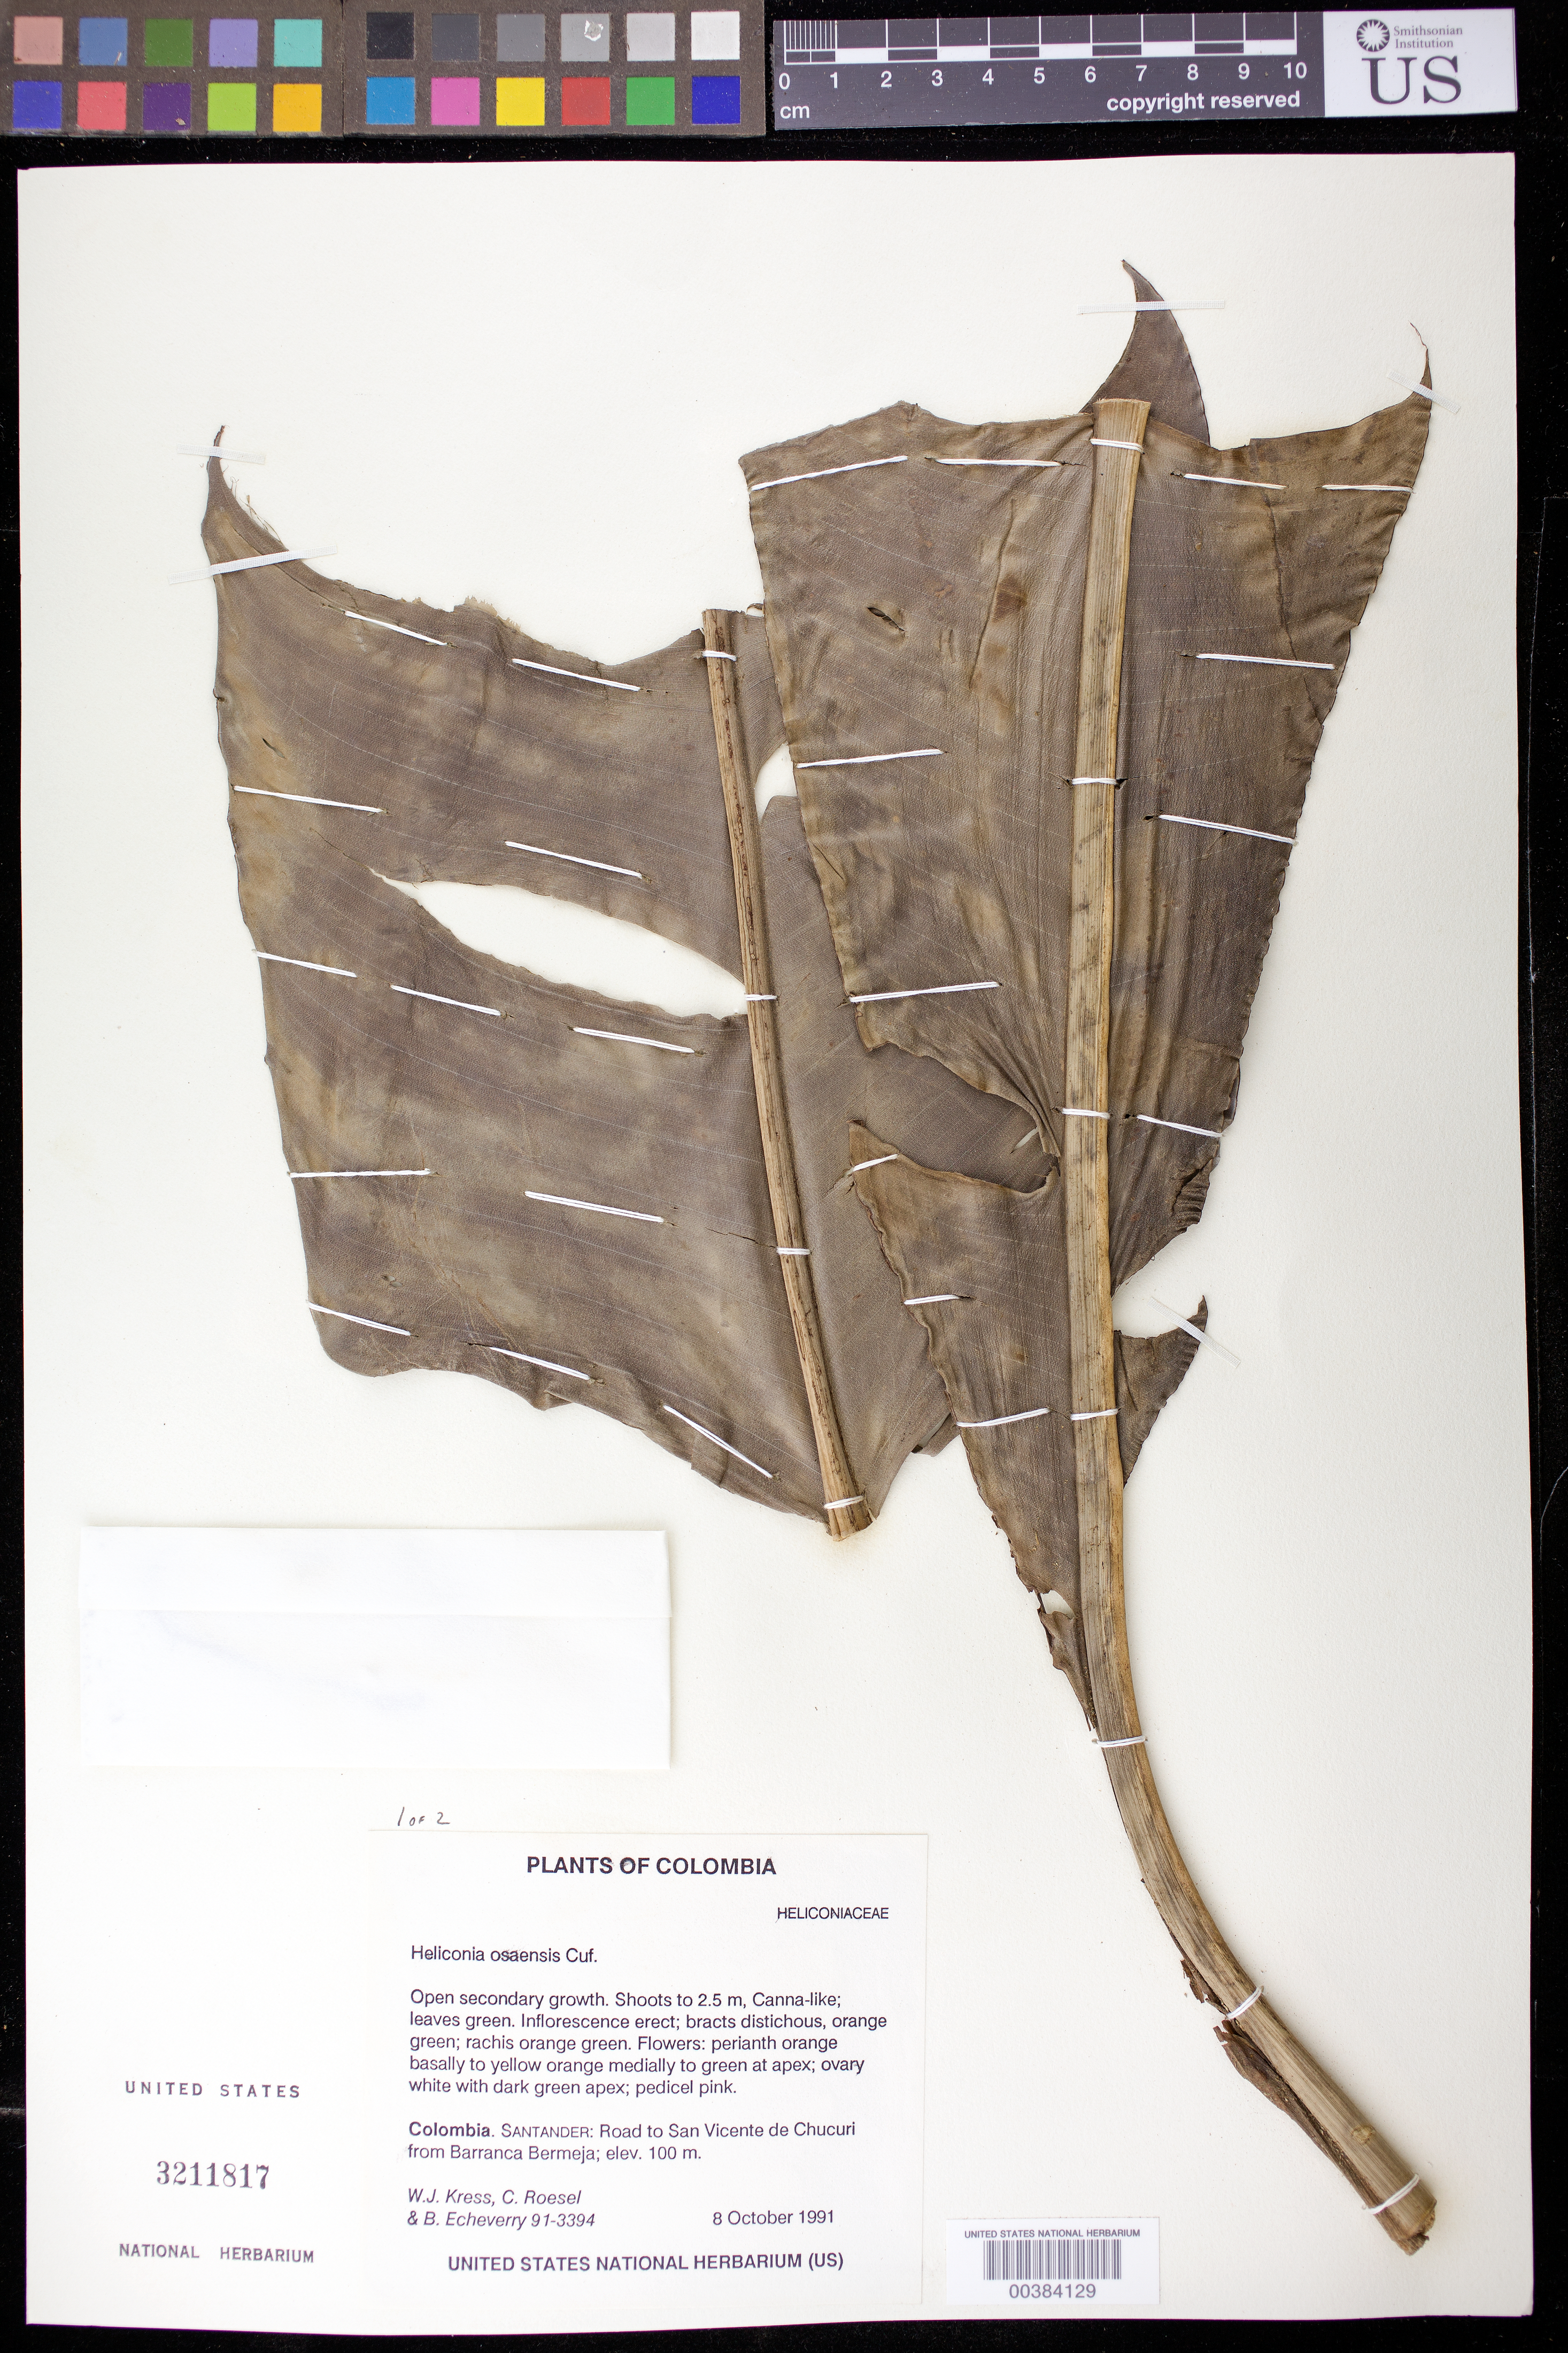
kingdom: Plantae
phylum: Tracheophyta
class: Liliopsida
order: Zingiberales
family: Heliconiaceae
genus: Heliconia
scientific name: Heliconia osaensis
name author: Cufod.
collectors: W. J. Kress, C. S. Roesel & B. Echeverry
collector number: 91-3394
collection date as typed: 08 Oct 1991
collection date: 1991-10-08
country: Colombia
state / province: Santander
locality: Road to San Vicente de Chucuri from Barrancabermeja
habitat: Open secondary growth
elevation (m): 100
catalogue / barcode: US 3211817